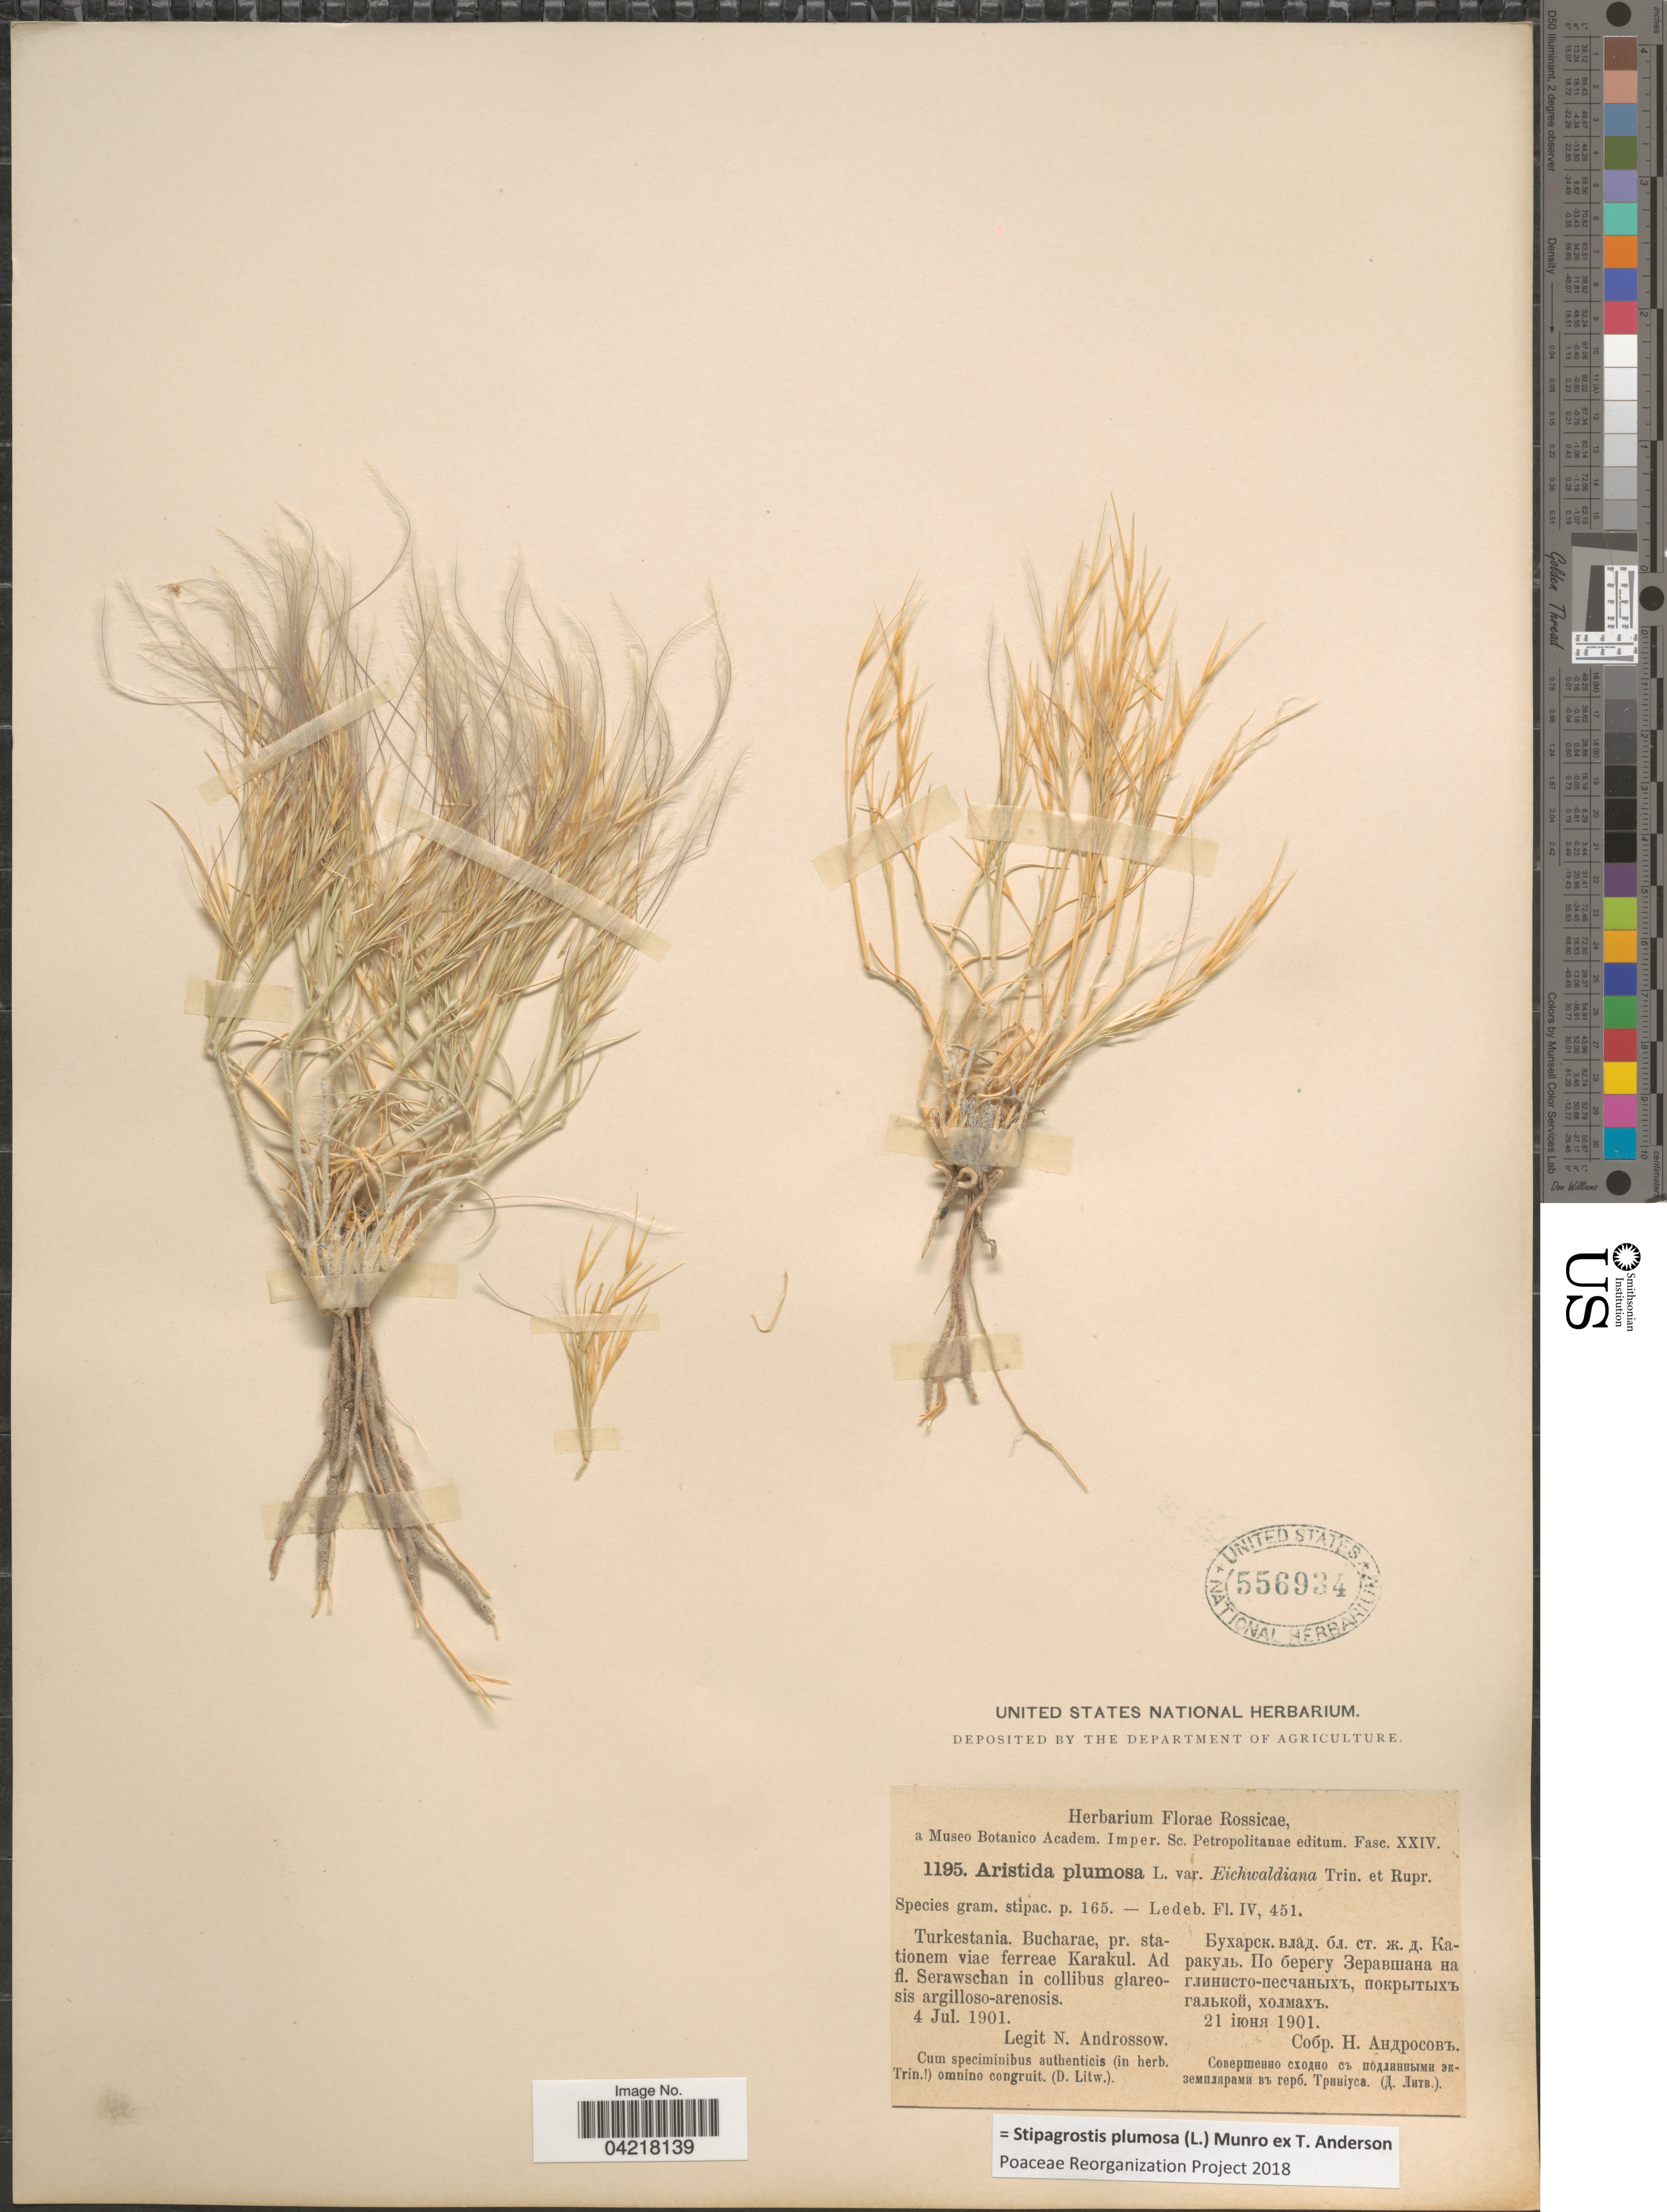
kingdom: Plantae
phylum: Tracheophyta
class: Liliopsida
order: Poales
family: Poaceae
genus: Stipagrostis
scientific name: Stipagrostis plumosa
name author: (L.) Munro ex T. Anderson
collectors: N. Androssov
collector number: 1195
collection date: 1901-07-04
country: Turkmenistan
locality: Rossicae. Turkestania. Bucharae, pr. stationem viae ferreae Karakul. Ad fl. Serawschan in collibus glareosis argilloso-arenosis.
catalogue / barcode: US 556934